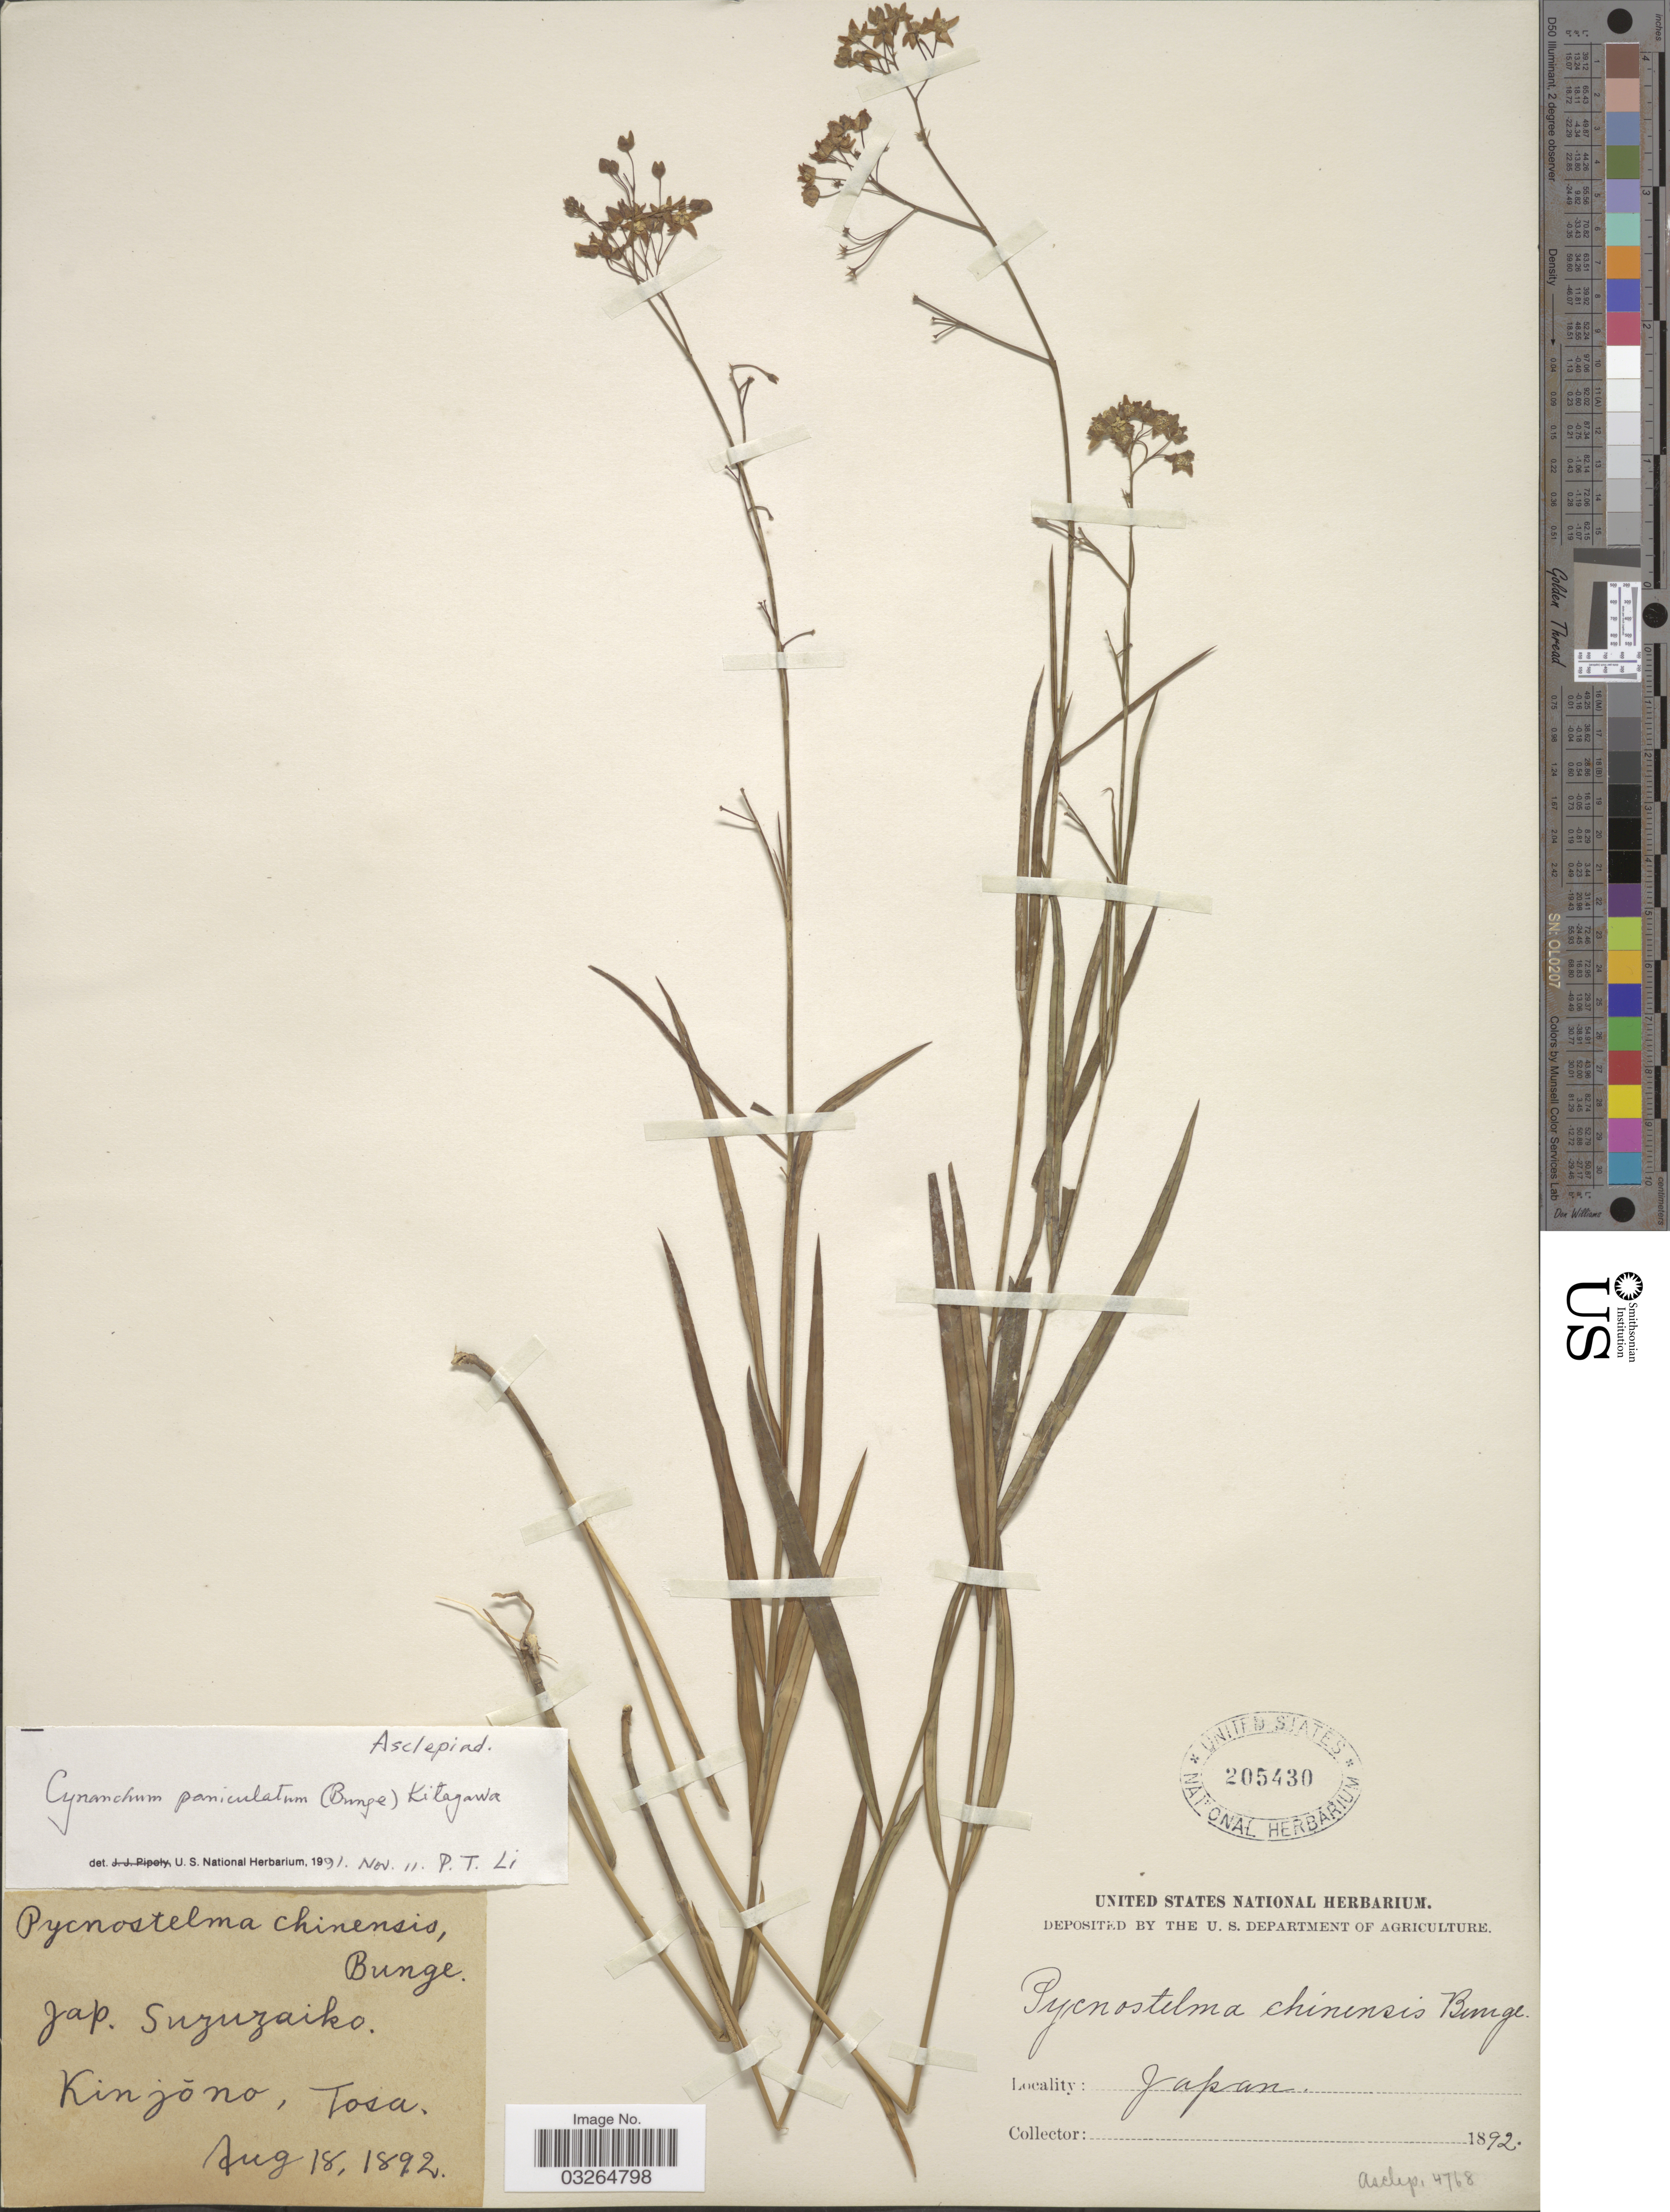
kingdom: Plantae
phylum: Tracheophyta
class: Magnoliopsida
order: Gentianales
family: Apocynaceae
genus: Cynanchum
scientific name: Cynanchum paniculatum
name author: (Bunge) Kitag. ex H. Hara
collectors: ex herb. United States National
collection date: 1892-08-18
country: Japan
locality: Kinjōno, Tosa.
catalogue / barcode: US 205430